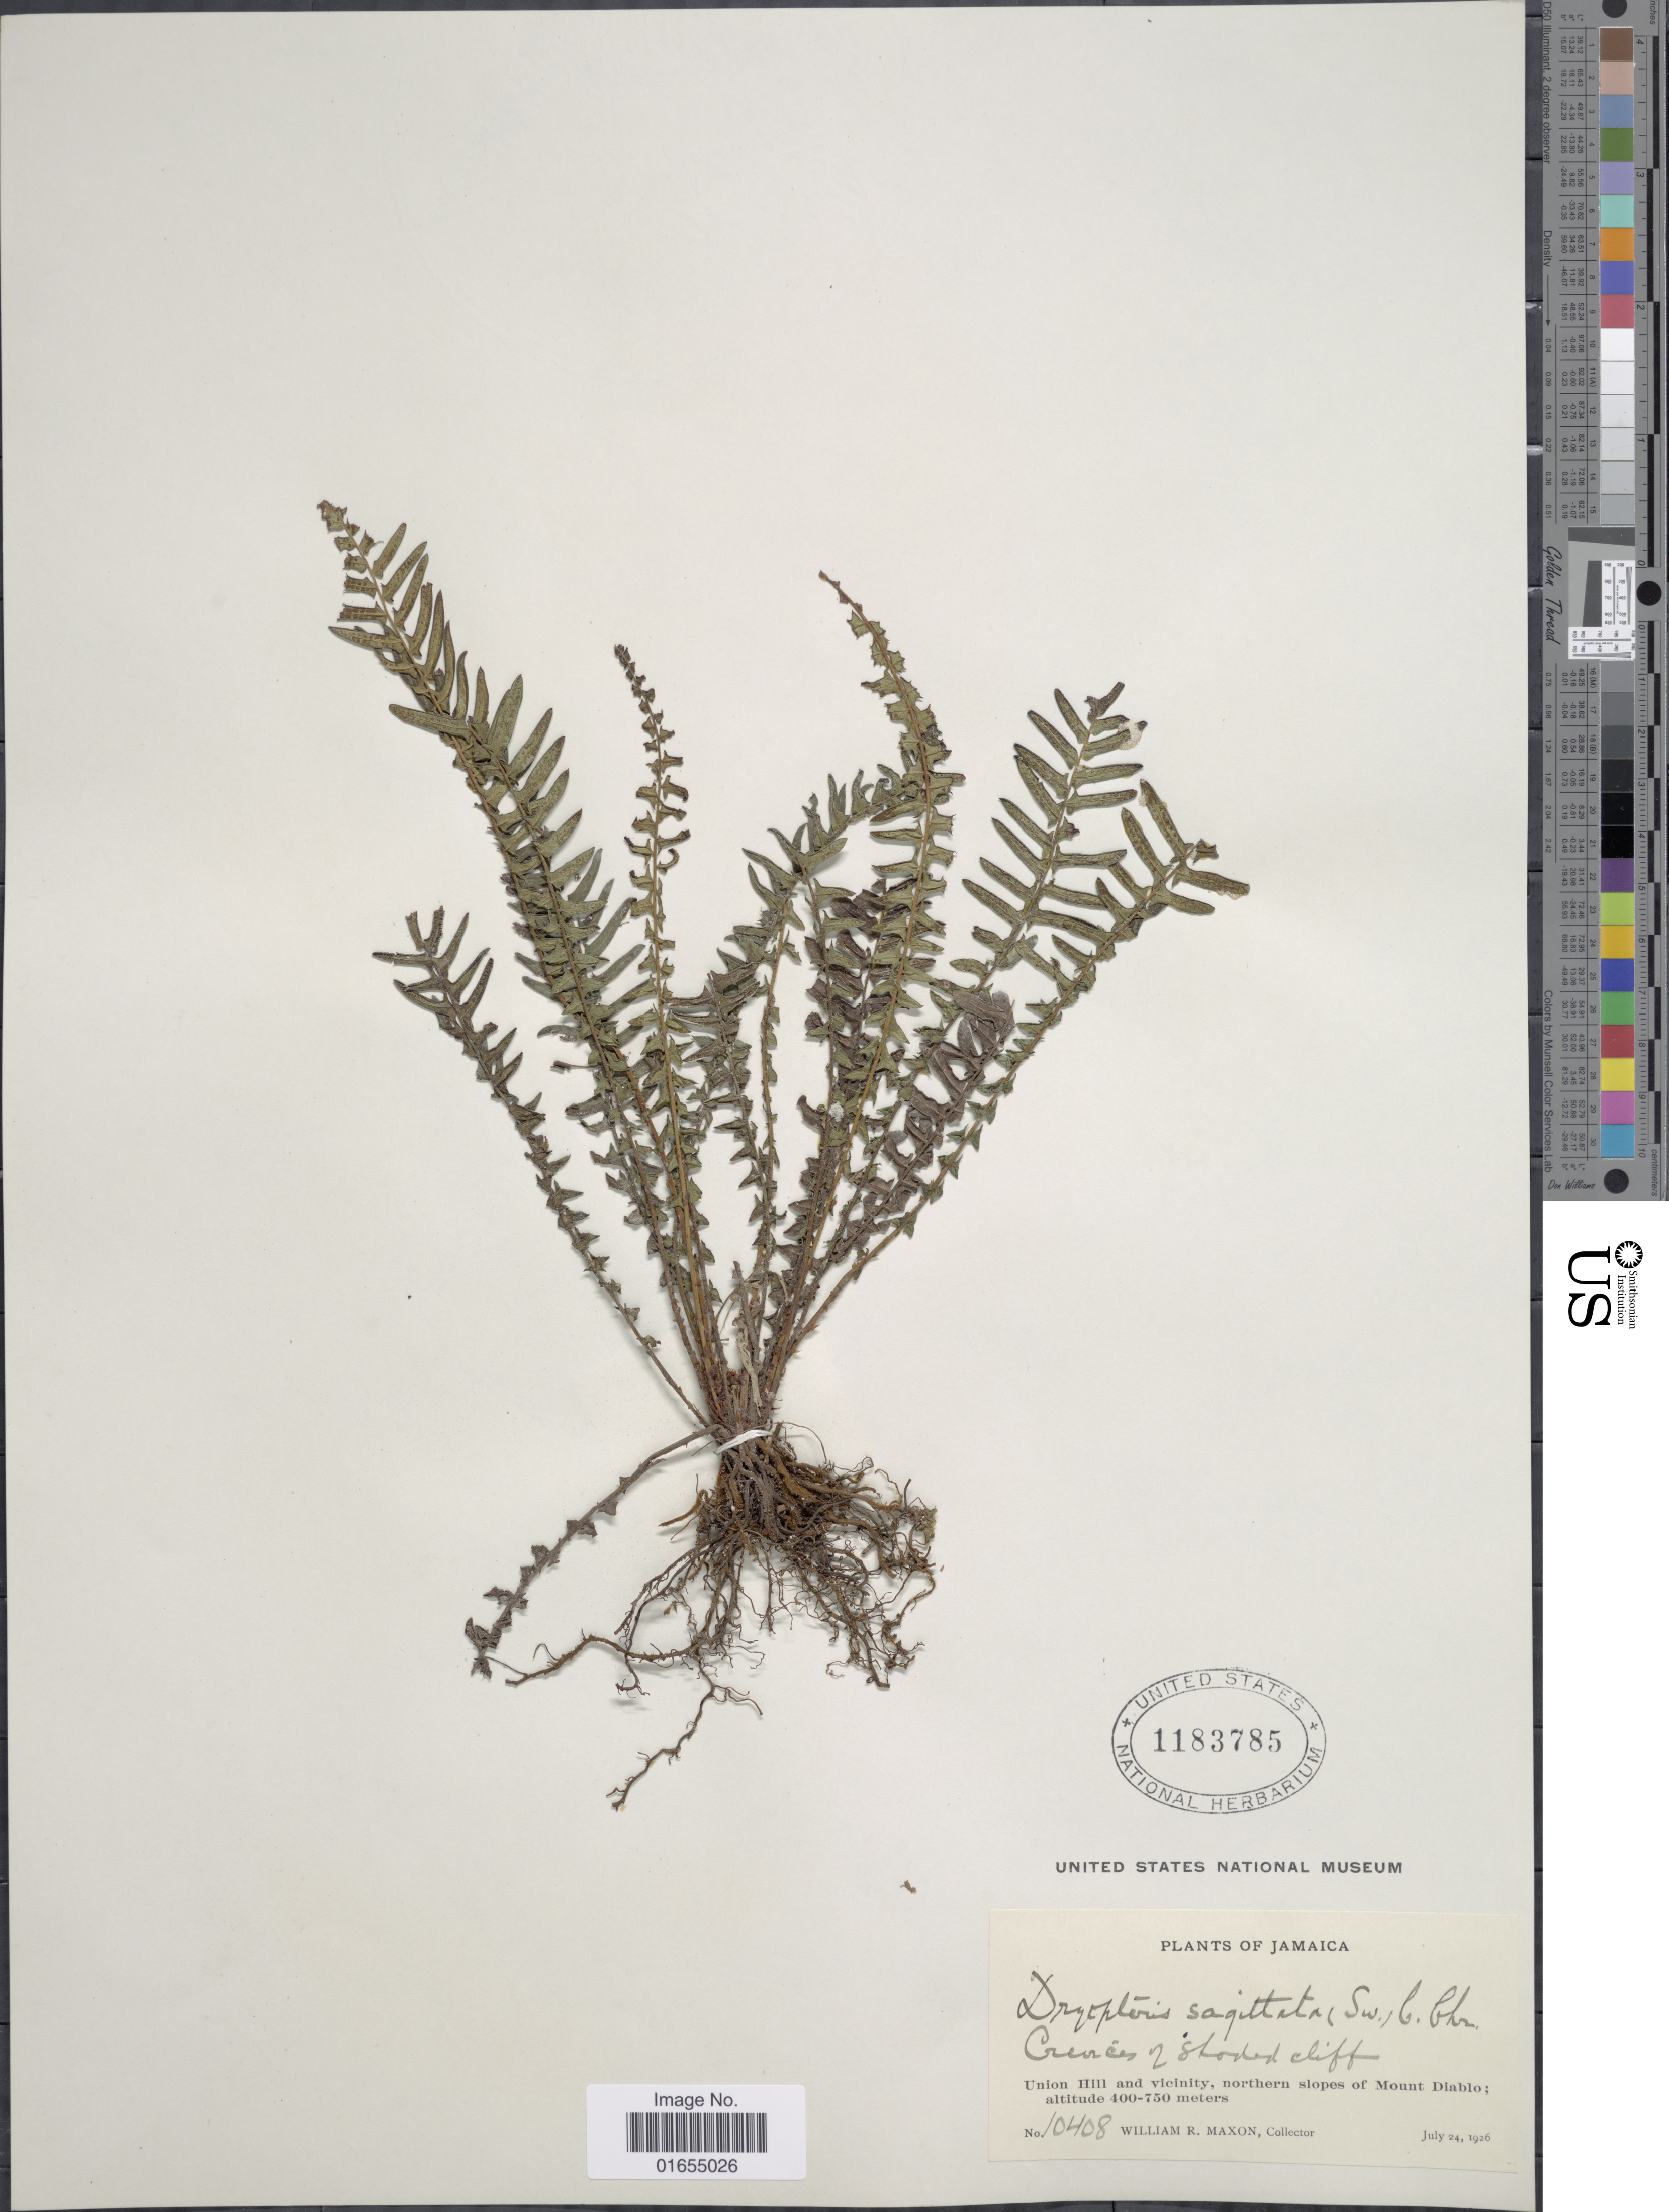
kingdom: Plantae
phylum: Tracheophyta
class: Polypodiopsida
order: Polypodiales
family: Thelypteridaceae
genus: Goniopteris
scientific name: Goniopteris sagittata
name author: (Sw.) Pic. Serm.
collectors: W. R. Maxon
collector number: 10408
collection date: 1926-07-24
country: Jamaica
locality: Union Hill and vicinity, northern slopes of Mount Diablo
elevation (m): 400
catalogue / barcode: US 1183785